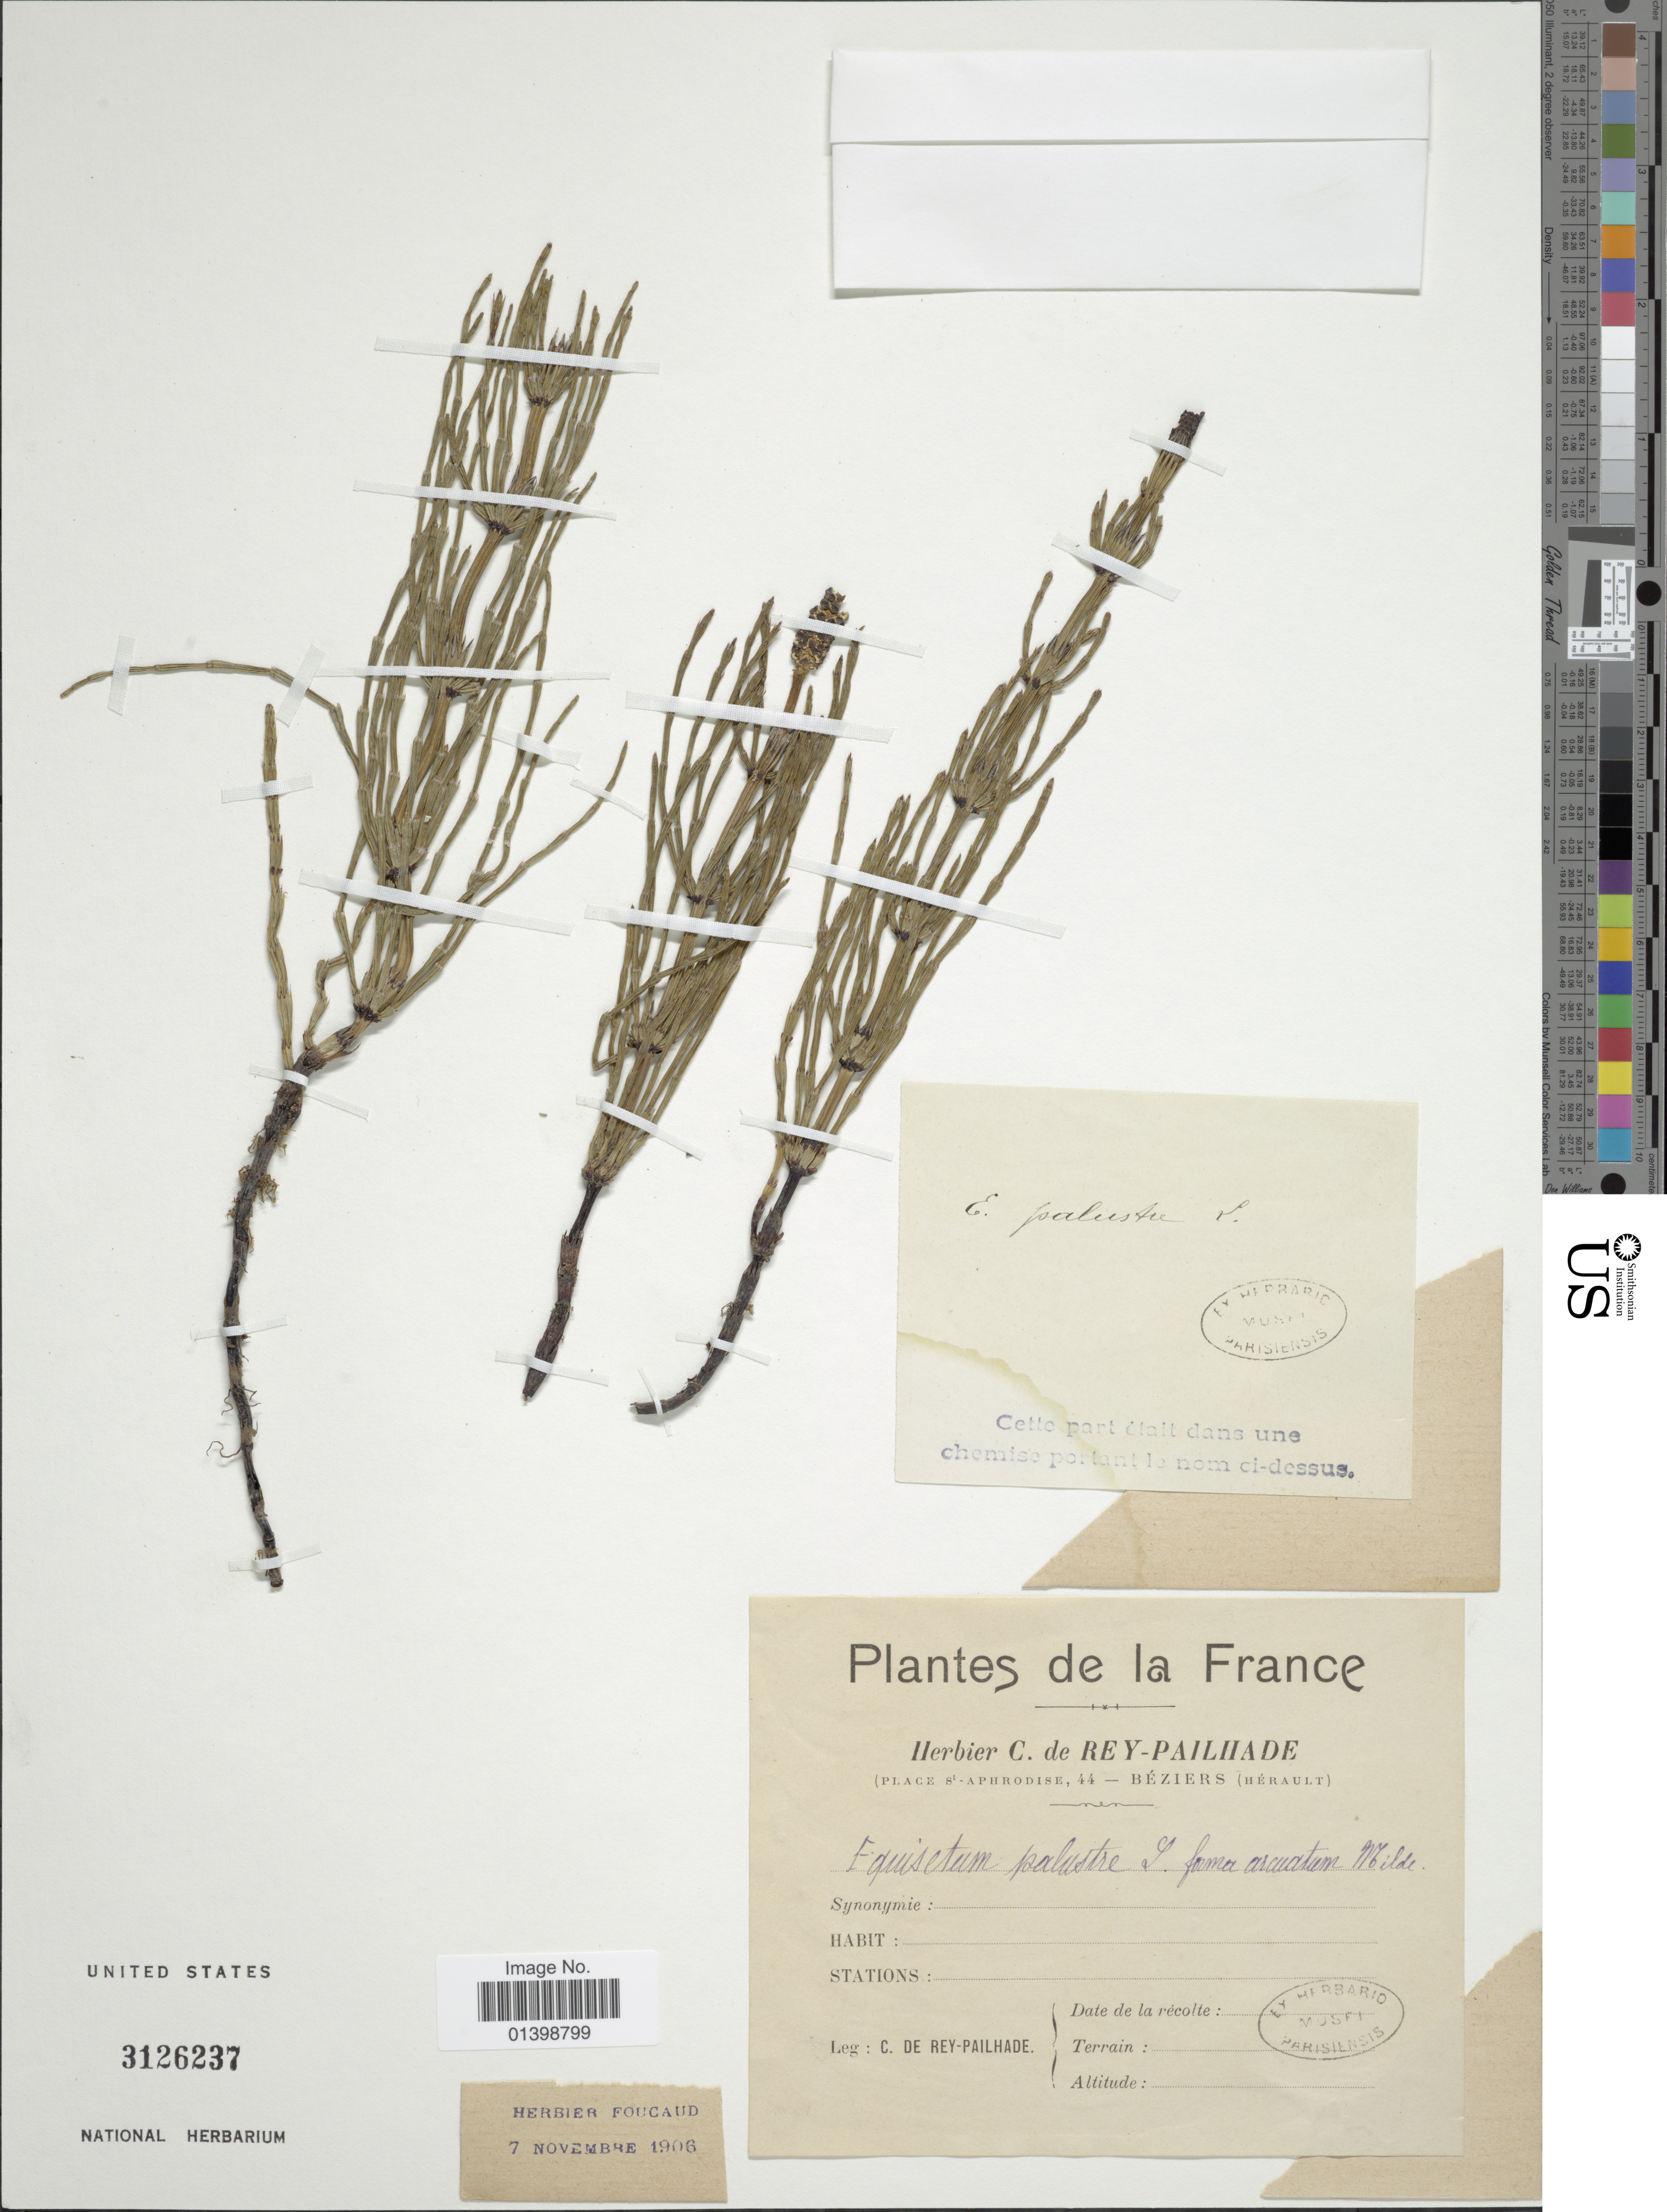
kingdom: Plantae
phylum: Tracheophyta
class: Polypodiopsida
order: Equisetales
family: Equisetaceae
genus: Equisetum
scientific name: Equisetum palustre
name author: L.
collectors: C. Rey-Pailhade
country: France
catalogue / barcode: US 3126237